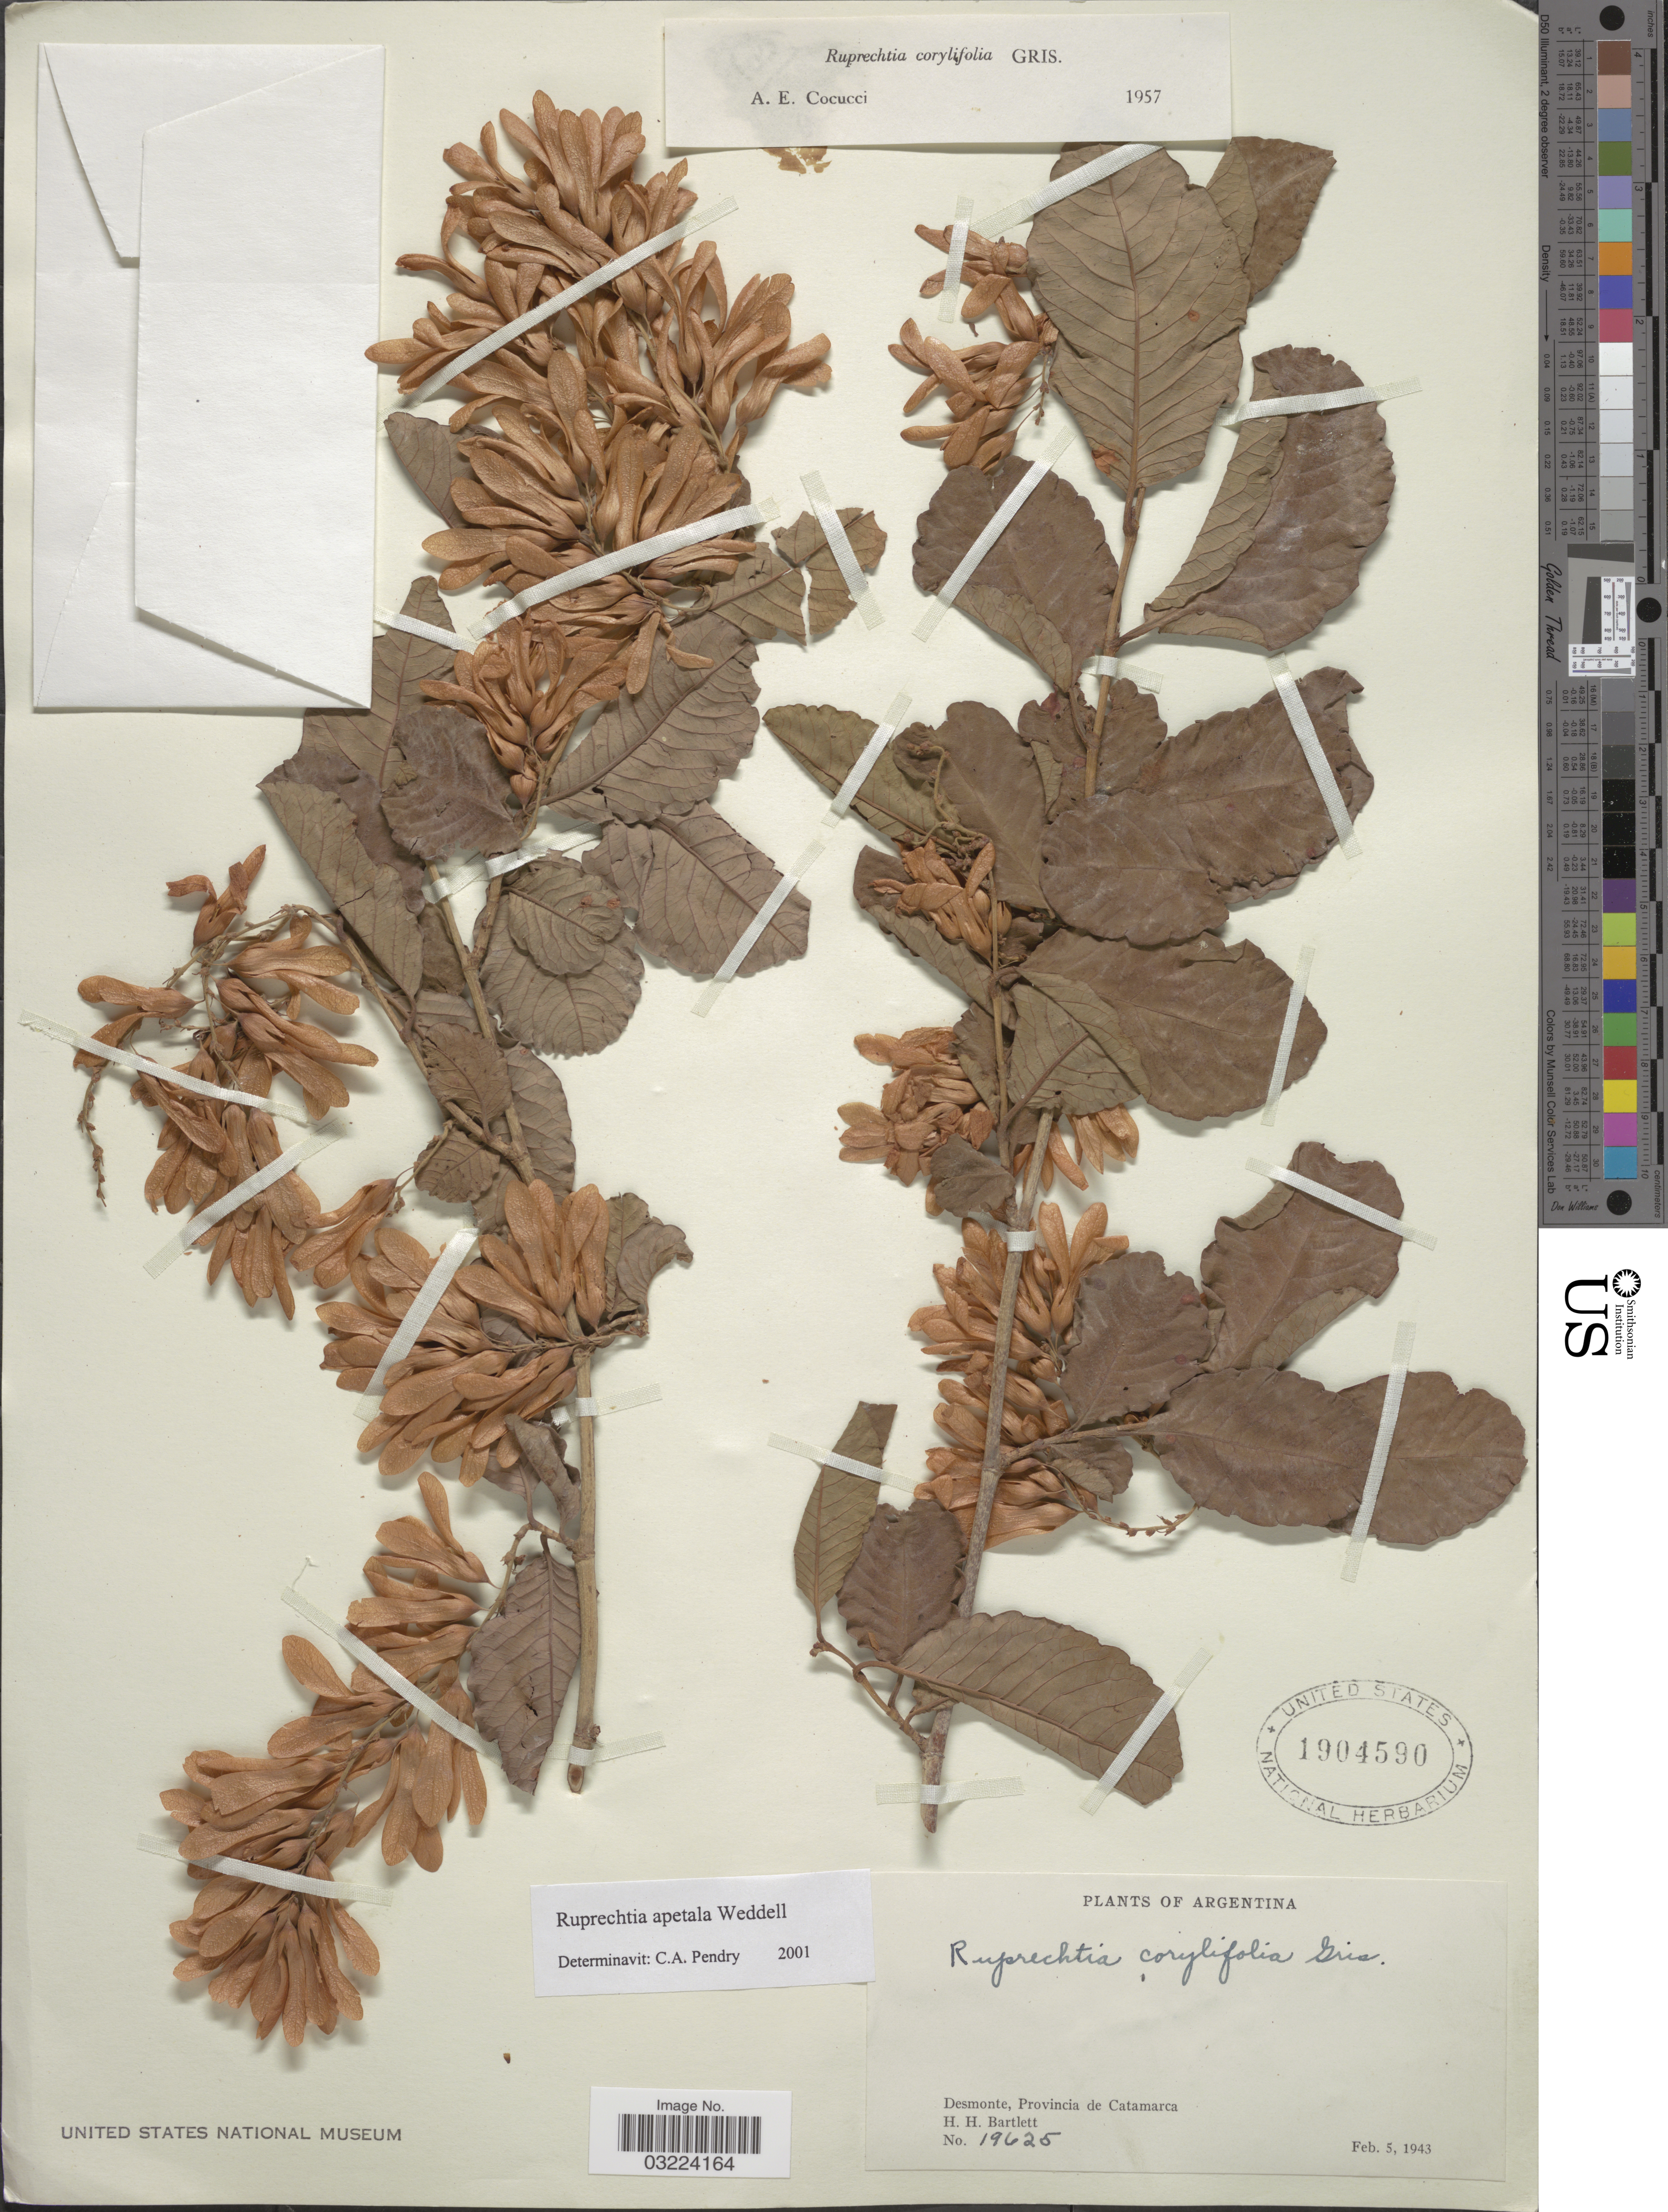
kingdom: Plantae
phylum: Tracheophyta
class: Magnoliopsida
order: Caryophyllales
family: Polygonaceae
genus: Ruprechtia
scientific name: Ruprechtia apetala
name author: Wedd.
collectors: H. H. Bartlett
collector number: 19625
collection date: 1943-02-05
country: Argentina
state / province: Catamarca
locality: Desmonte.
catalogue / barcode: US 1904590